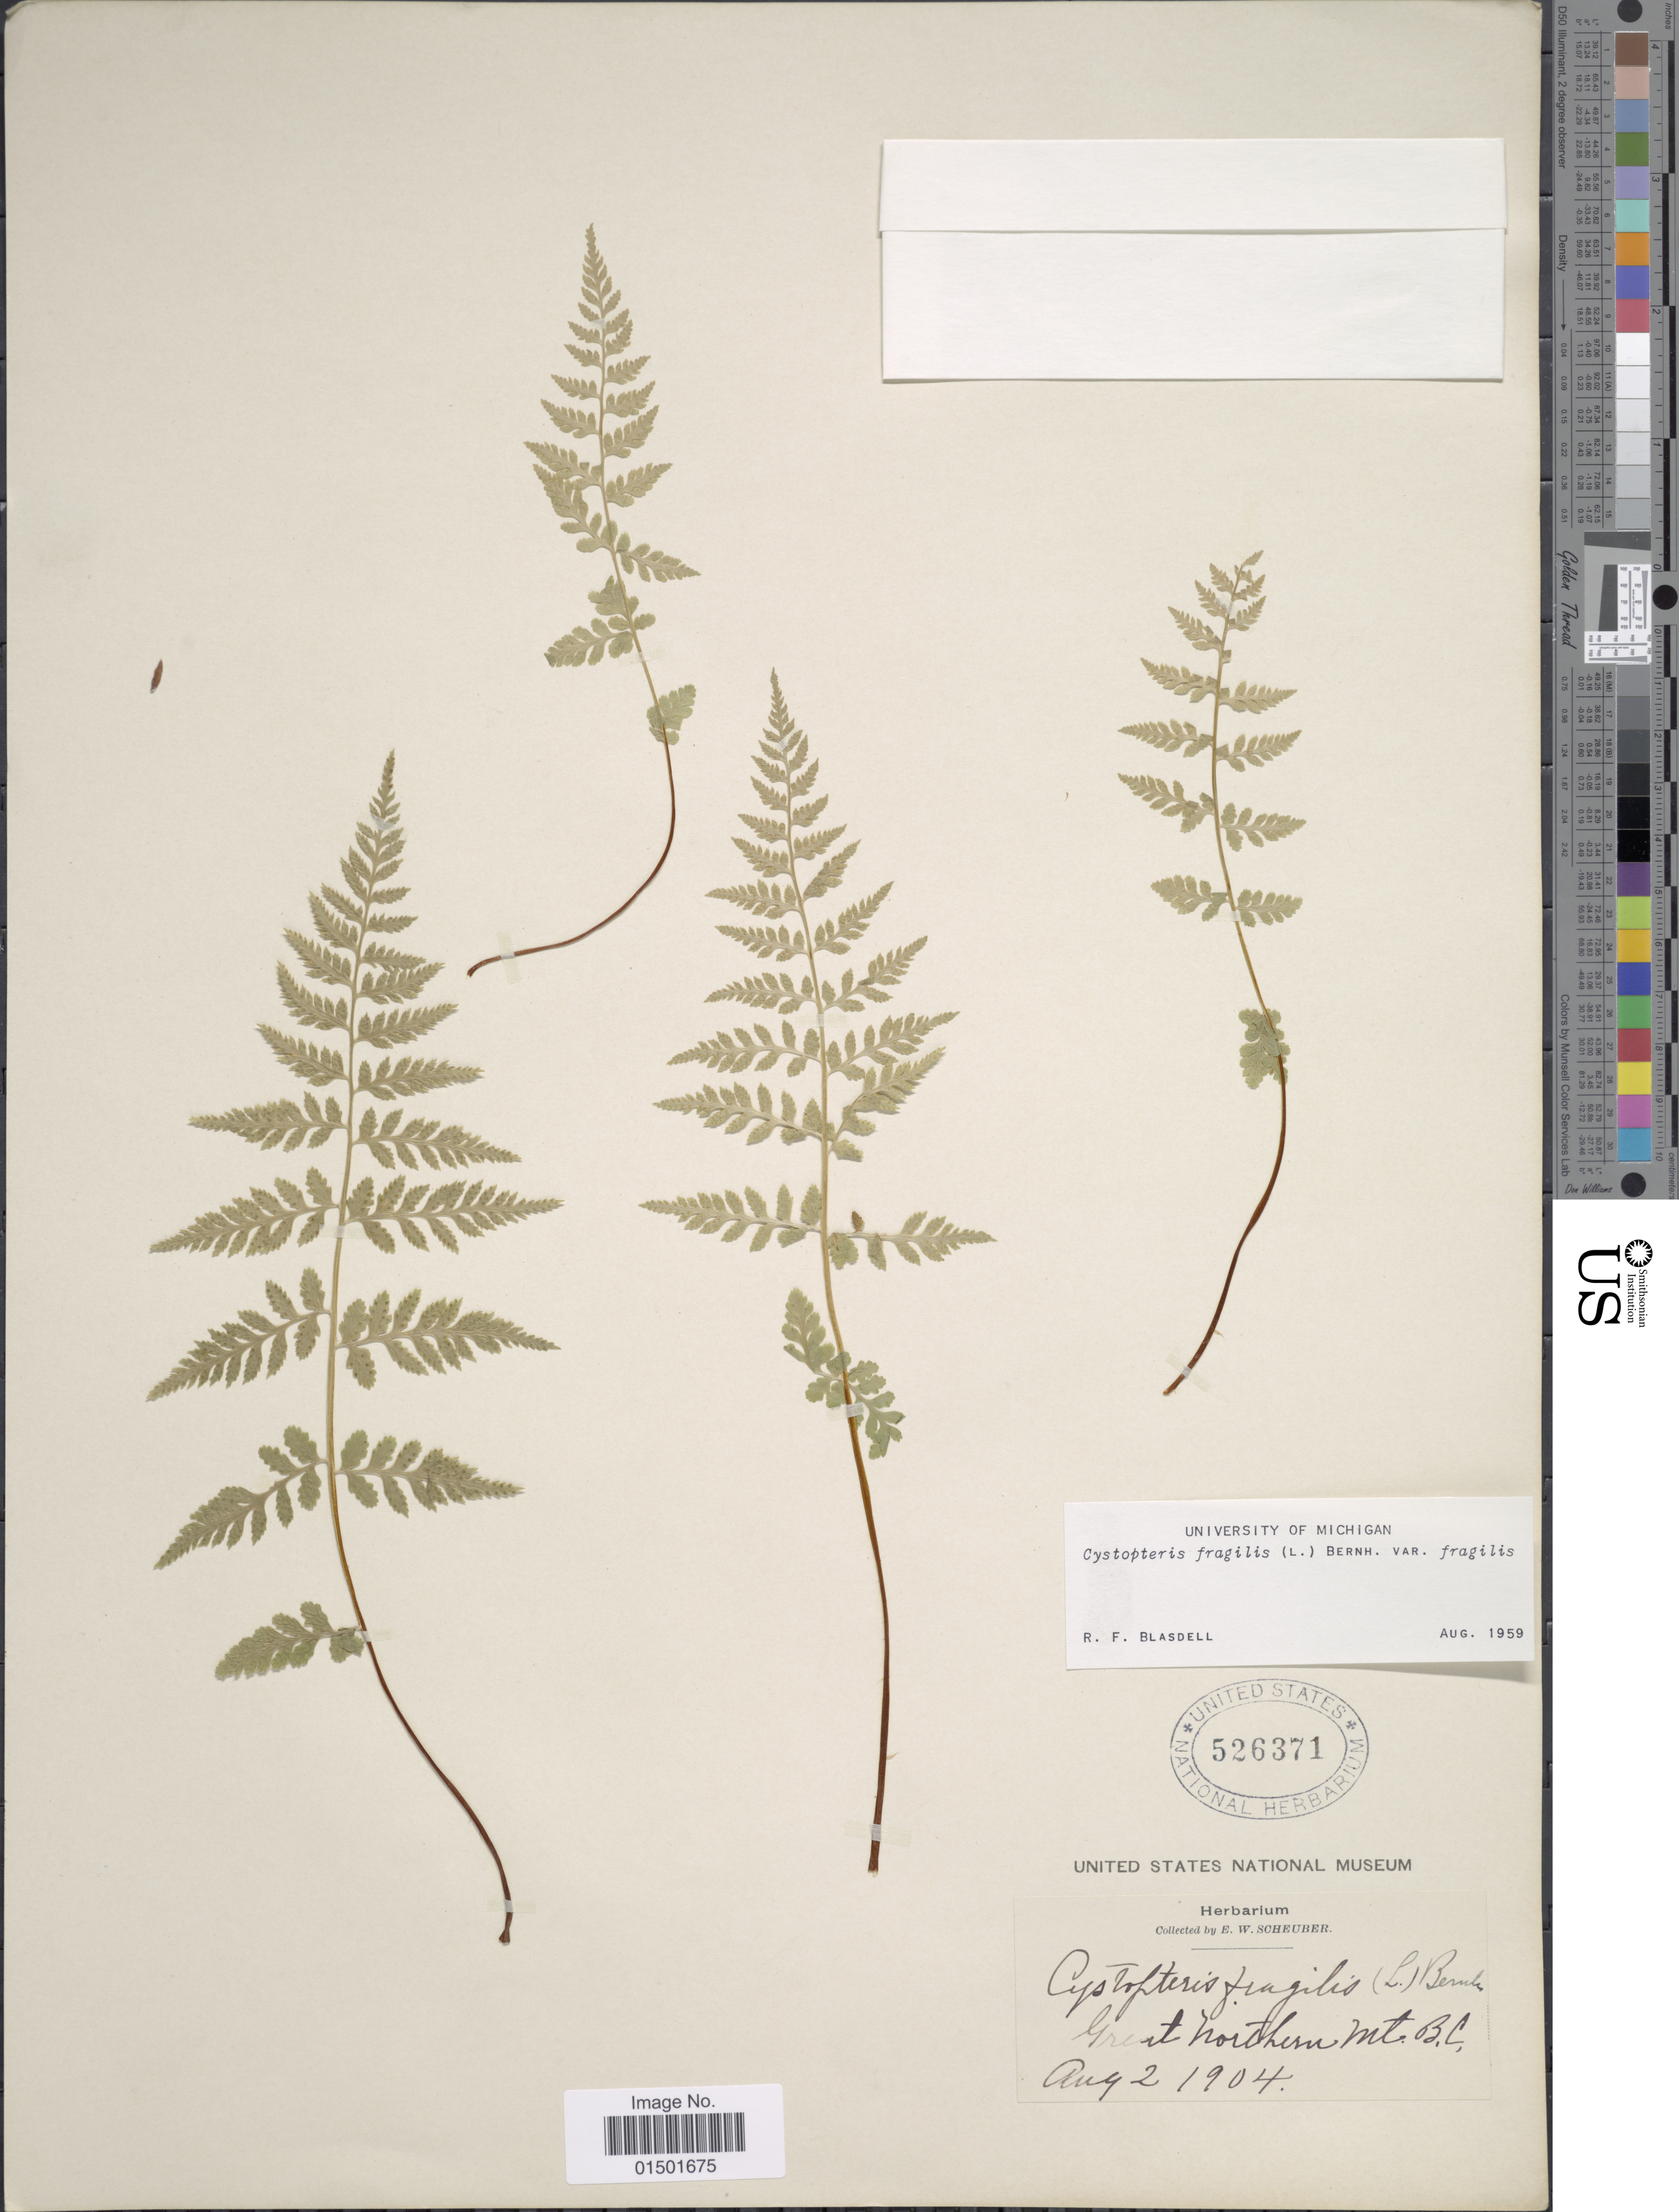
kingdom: Plantae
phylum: Tracheophyta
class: Polypodiopsida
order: Polypodiales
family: Cystopteridaceae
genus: Cystopteris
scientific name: Cystopteris fragilis var. fragilis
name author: (L.) Bernh.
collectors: E. Scheuber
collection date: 1904-08-02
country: Canada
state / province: British Columbia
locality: Great Northern Mt. B.C.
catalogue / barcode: US 526371